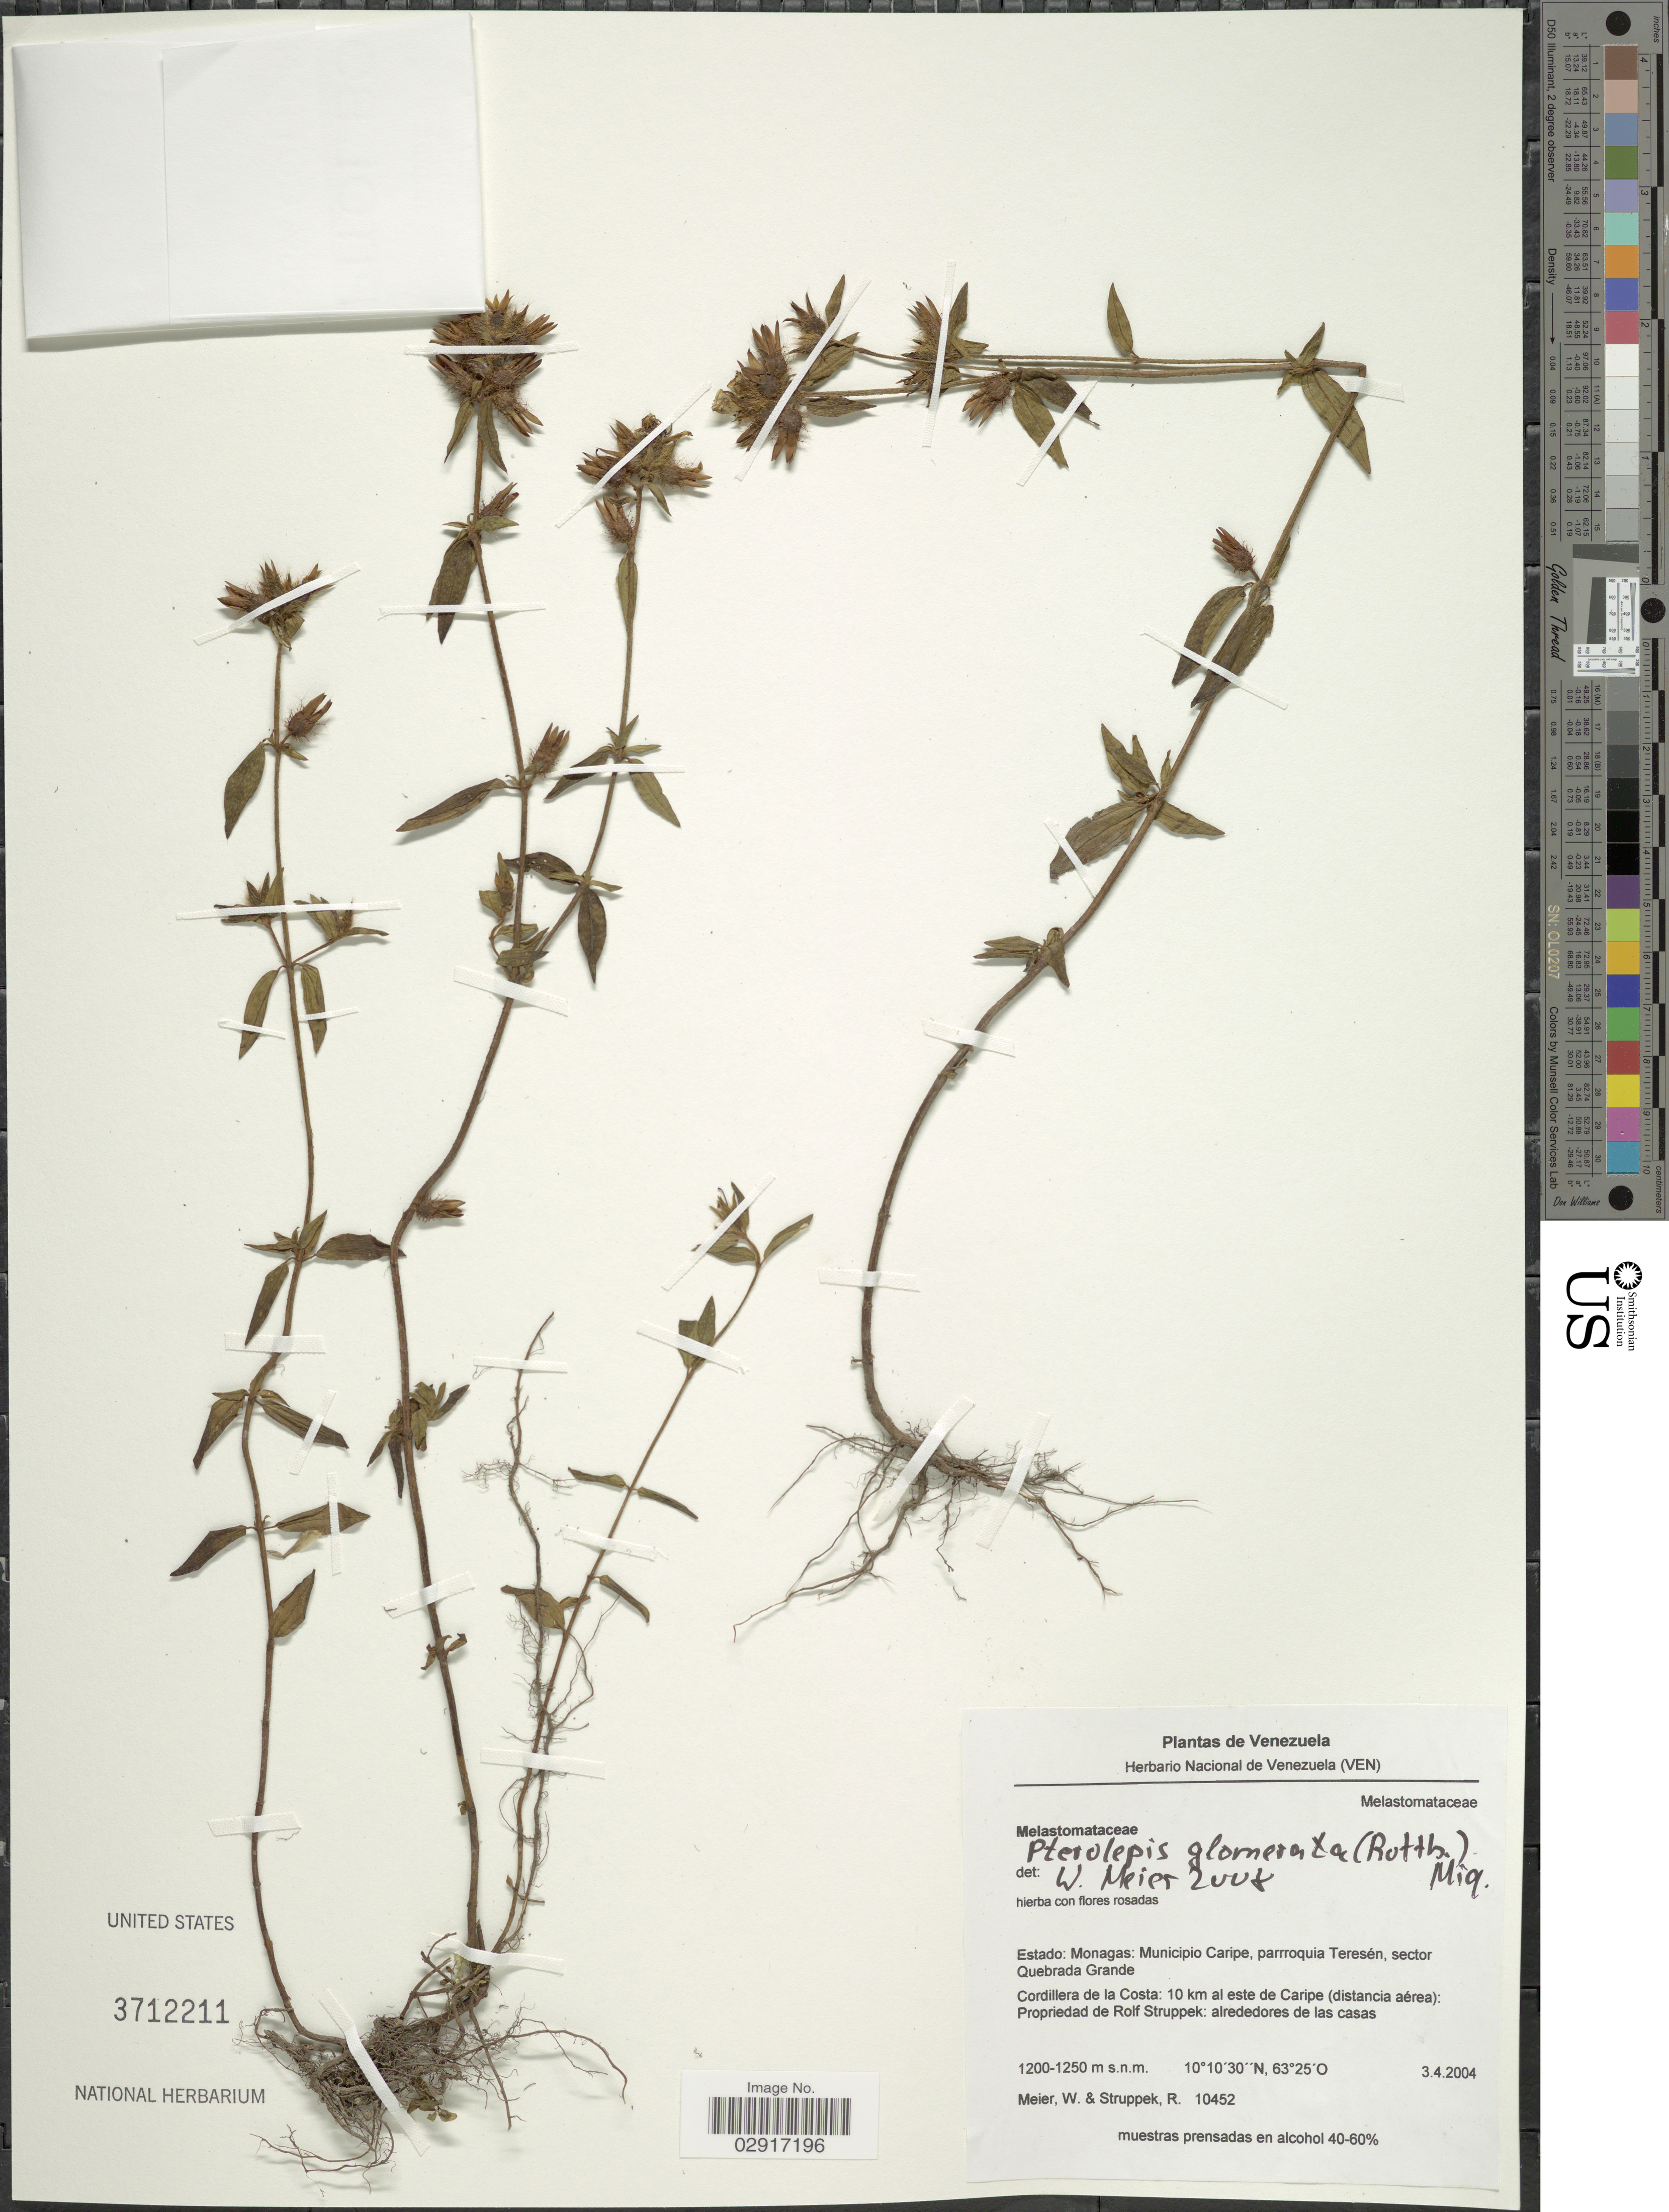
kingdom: Plantae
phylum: Tracheophyta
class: Magnoliopsida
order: Myrtales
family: Melastomataceae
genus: Pterolepis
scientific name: Pterolepis glomerata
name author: (Rottb.) Miq.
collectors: W. Meier & R. Struppek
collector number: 10452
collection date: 2001-04-03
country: Venezuela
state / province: Monagas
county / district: Caripe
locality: Parrroquia Teresén, sector Quebrada Grande.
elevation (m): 1200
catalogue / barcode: US 3712211